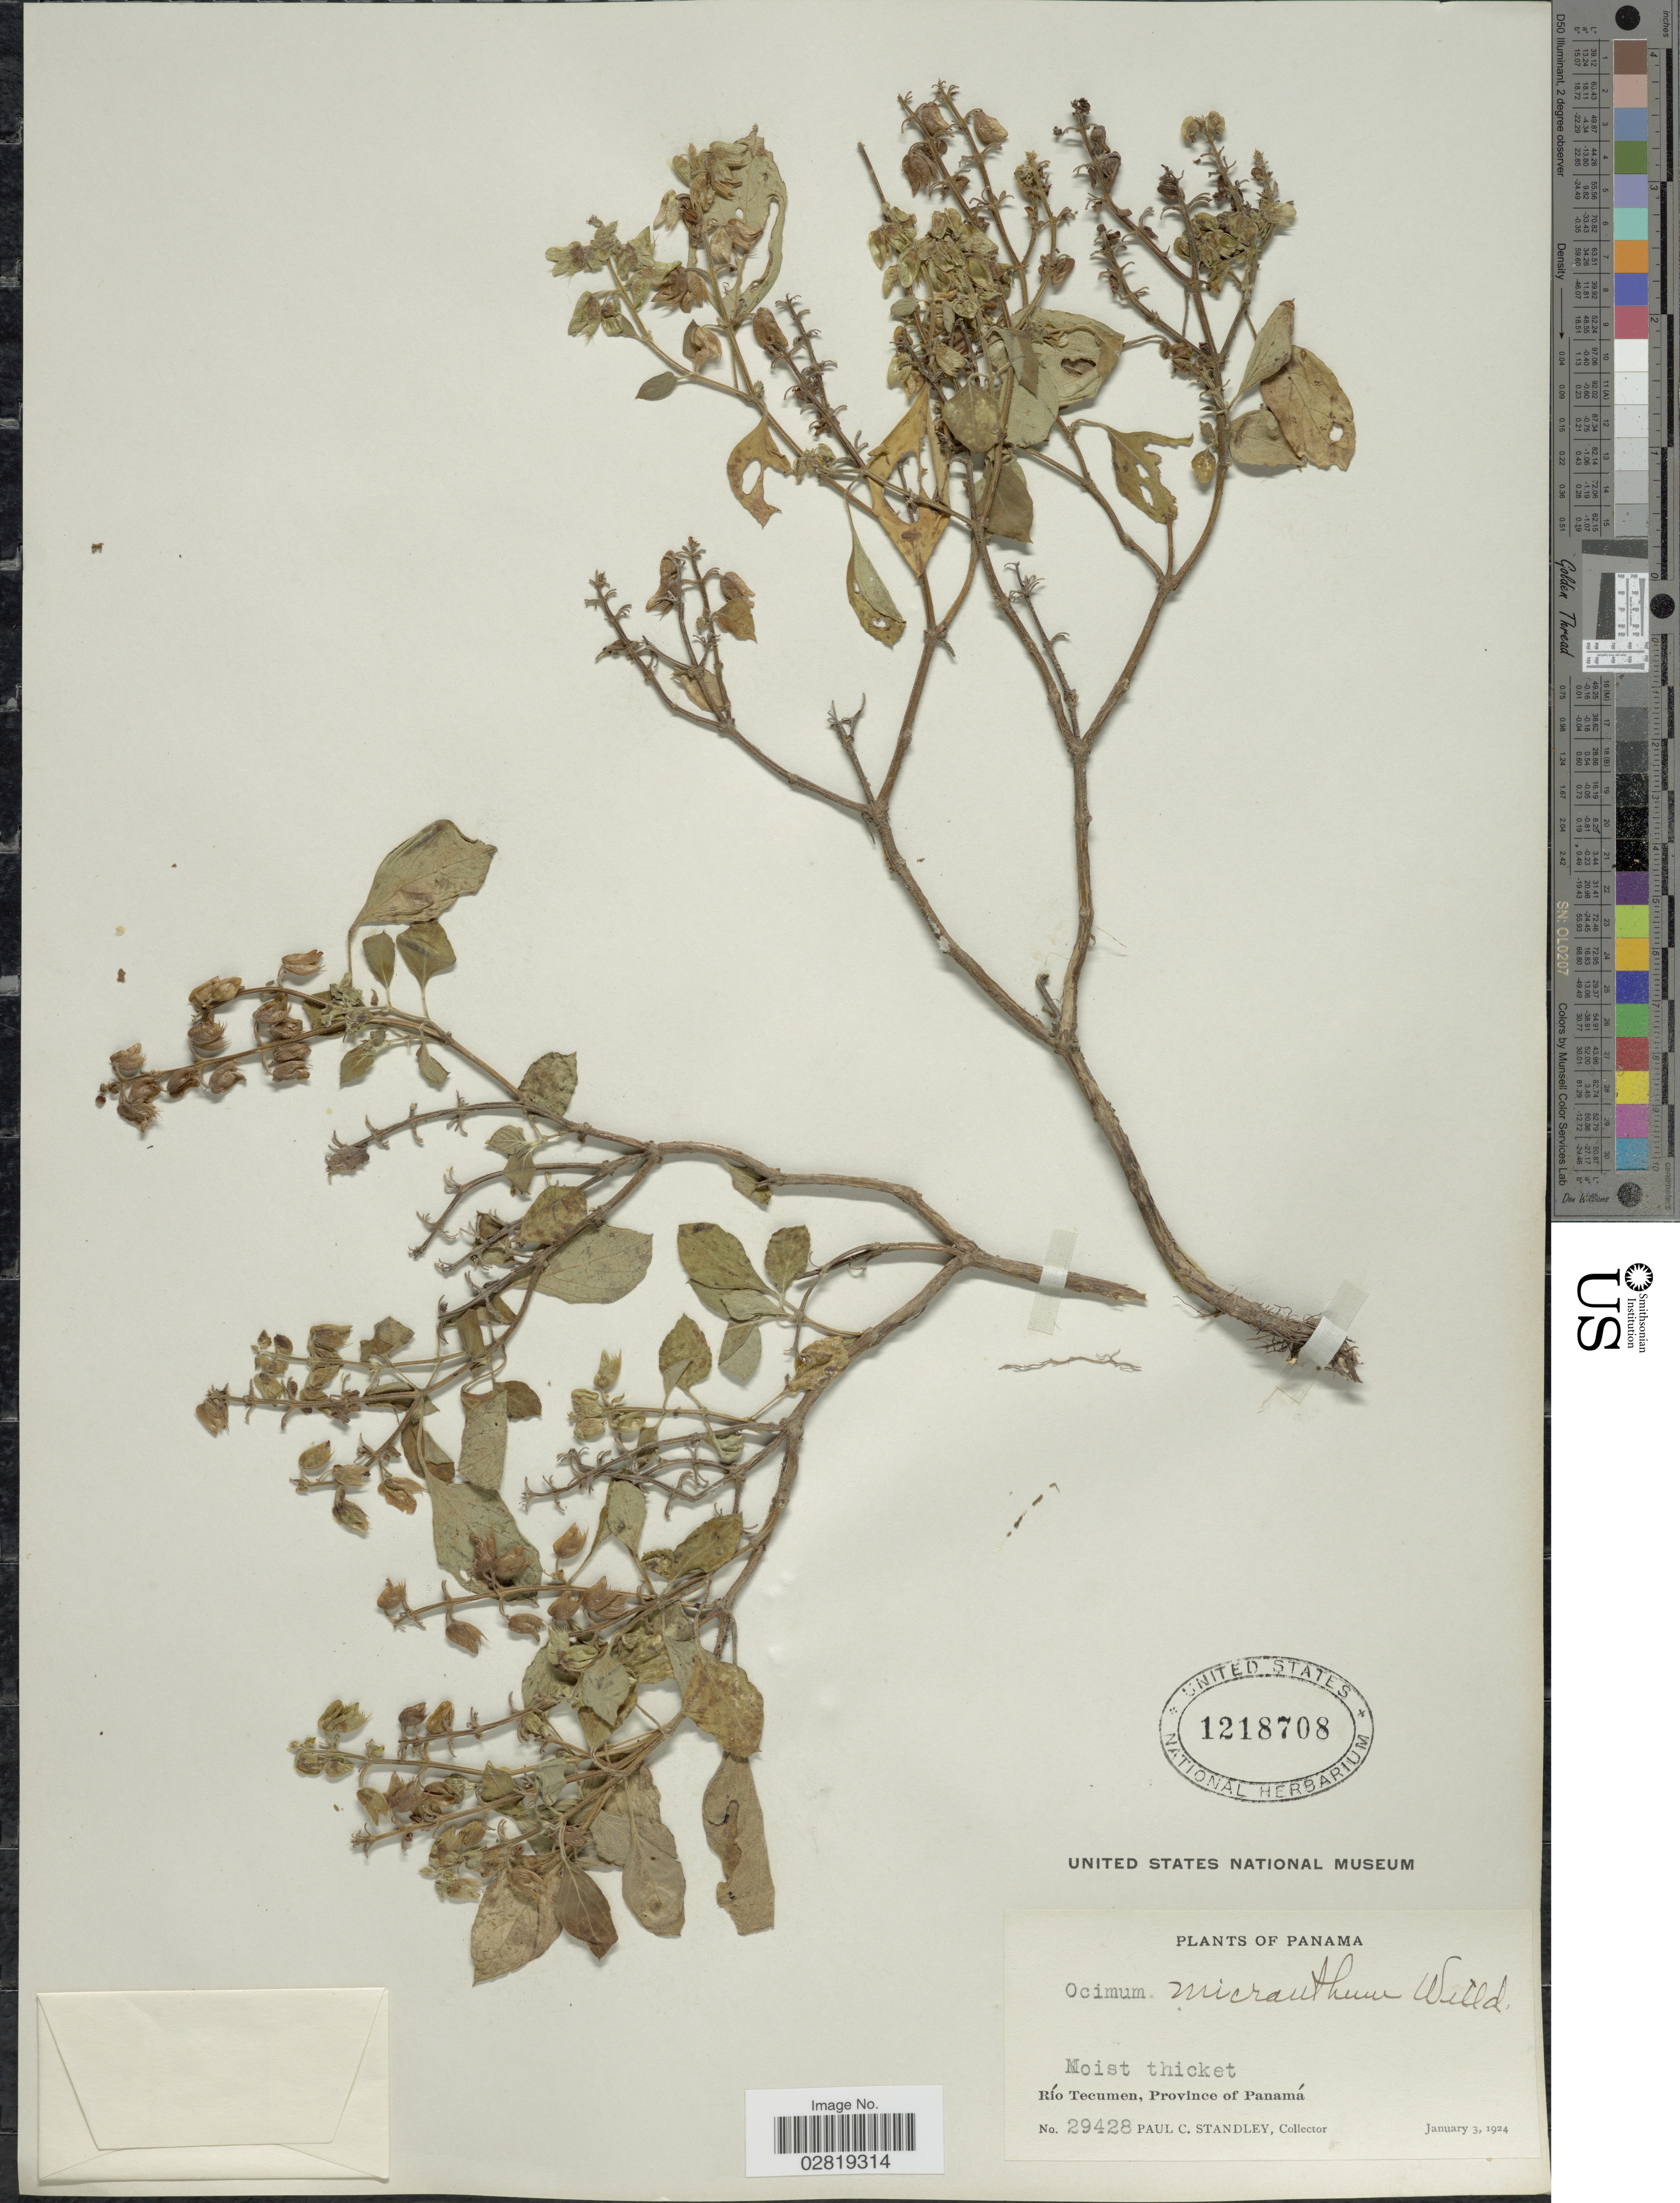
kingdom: Plantae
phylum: Tracheophyta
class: Magnoliopsida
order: Lamiales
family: Lamiaceae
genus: Ocimum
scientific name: Ocimum campechianum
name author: Mill.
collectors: P. C. Standley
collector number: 29428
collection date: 1924-01-03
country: Panama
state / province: Panamá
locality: Río Tecumen, Province of Panamá.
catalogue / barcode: US 1218708